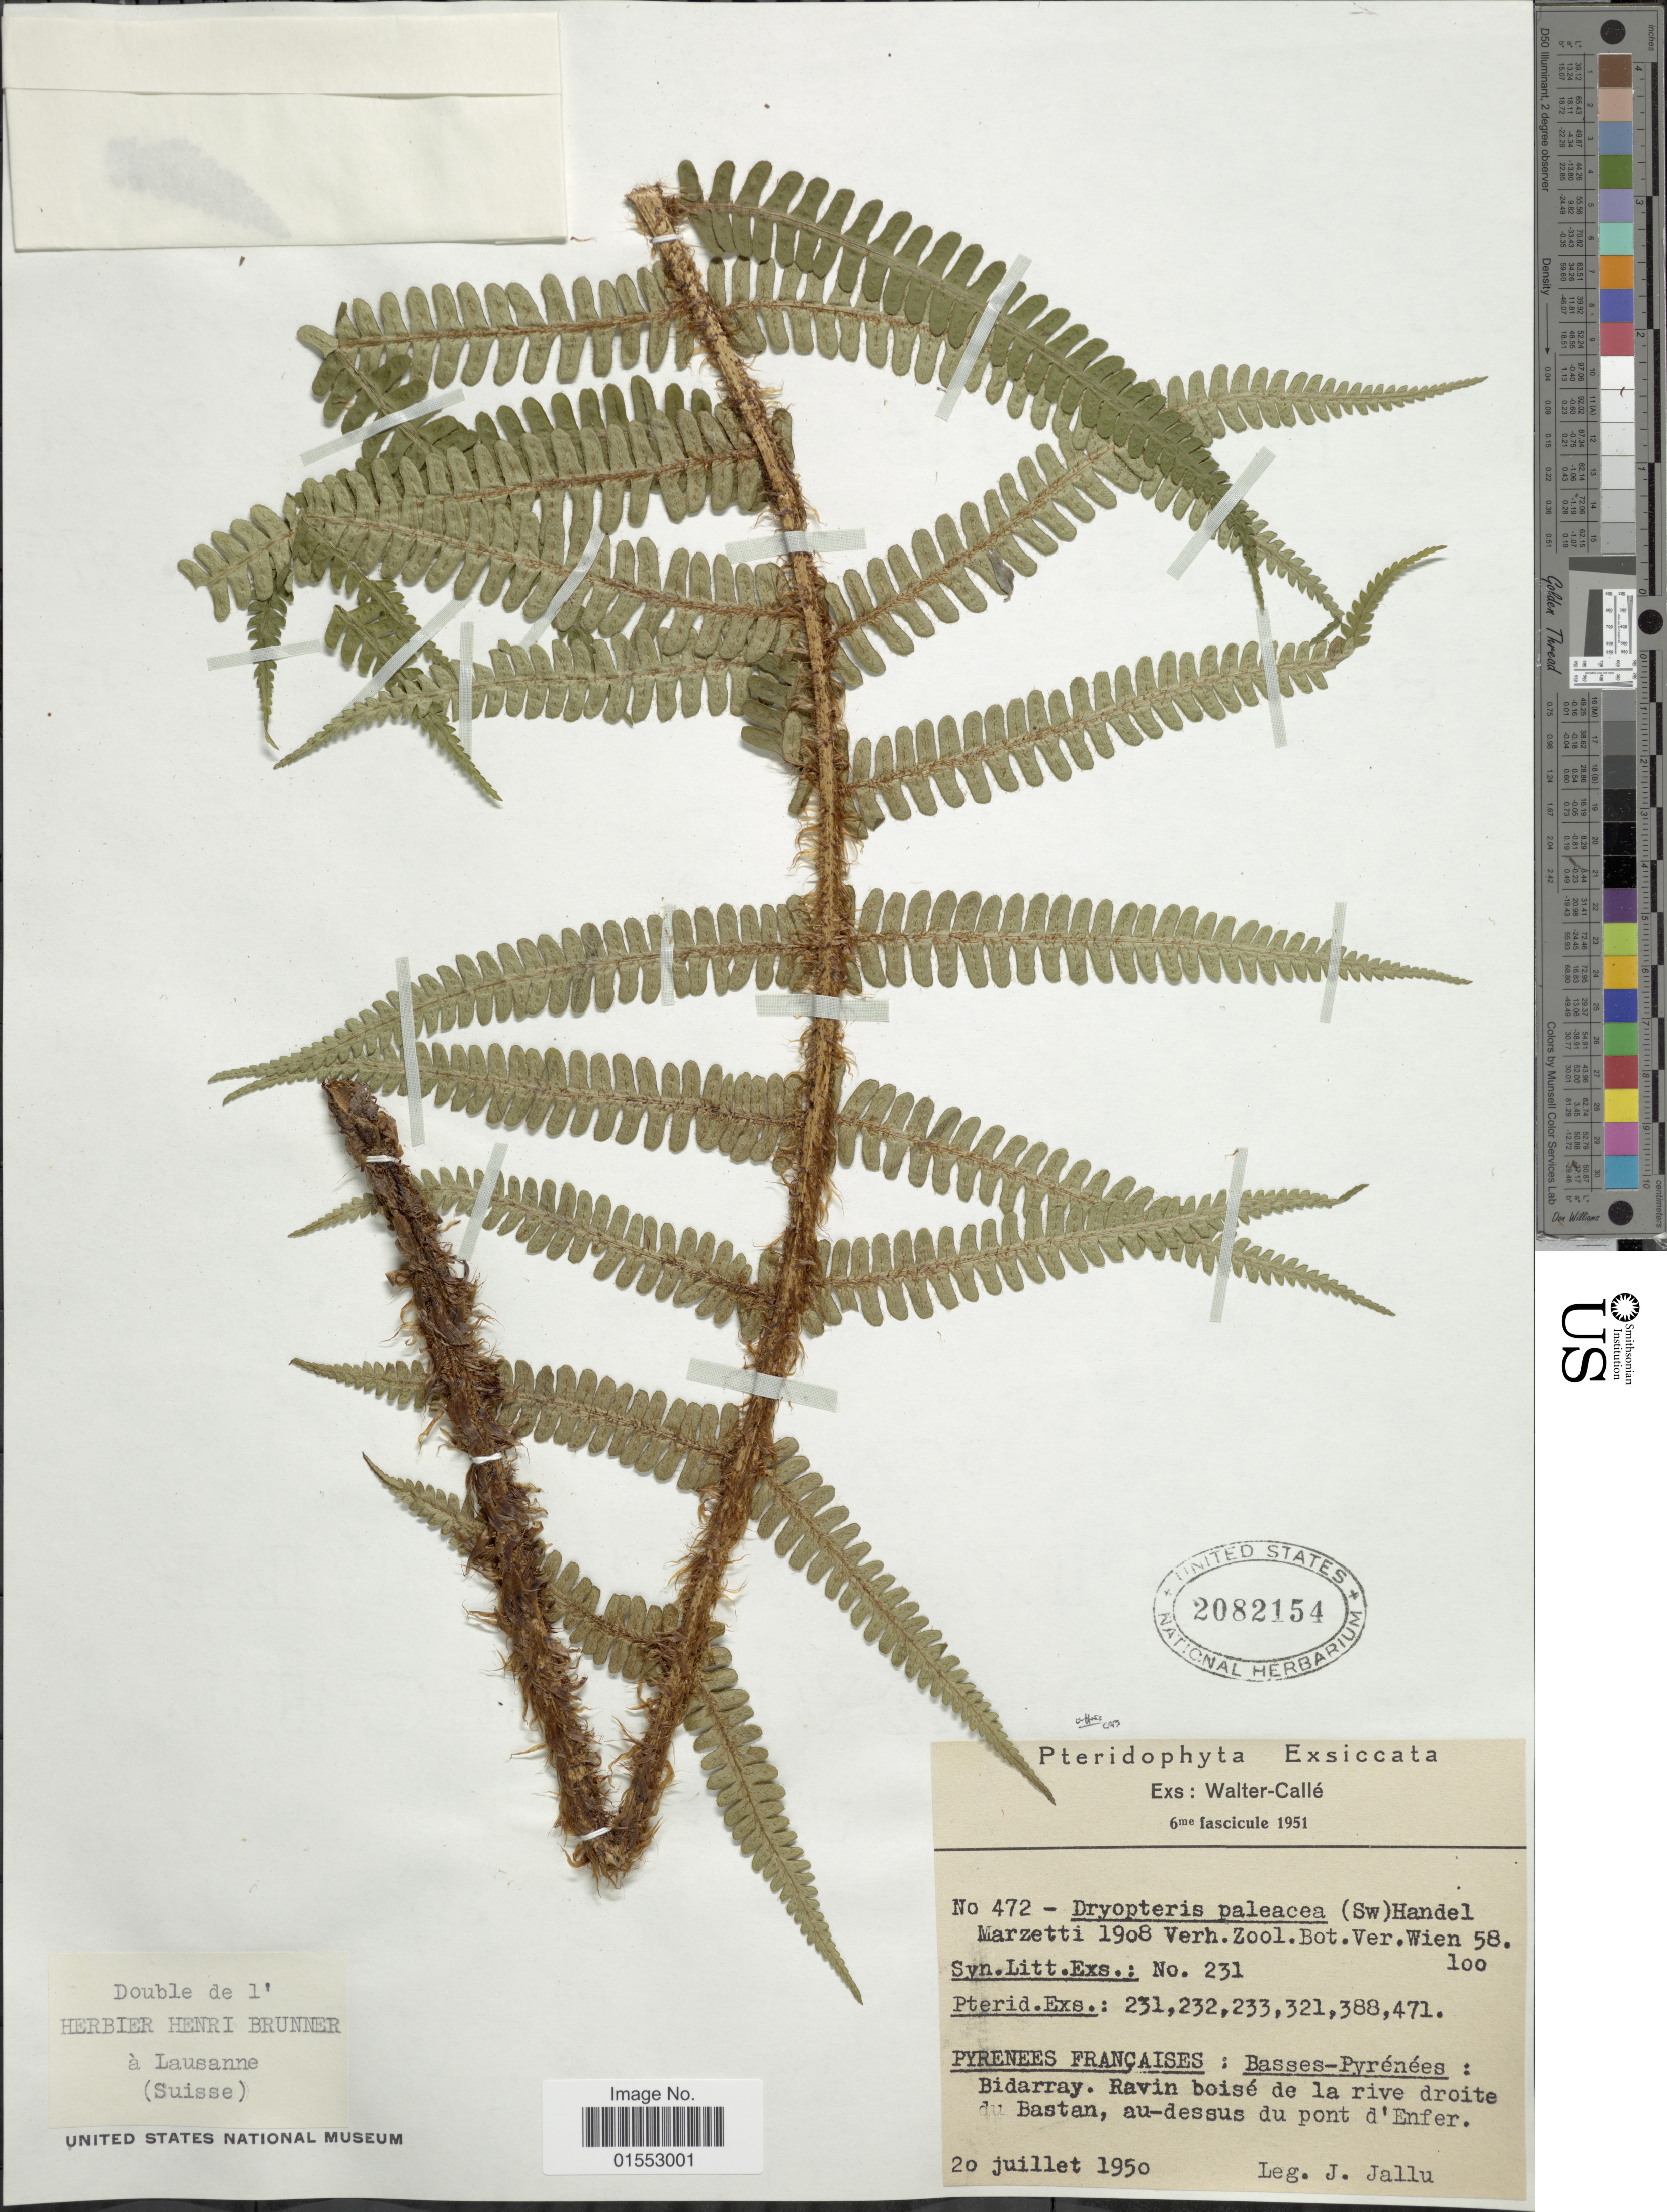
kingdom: Plantae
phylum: Tracheophyta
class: Polypodiopsida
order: Polypodiales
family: Dryopteridaceae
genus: Dryopteris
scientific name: Dryopteris affinis subsp. affinis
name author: (Lowe) Fraser-Jenk.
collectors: J. Jallu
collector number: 472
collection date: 1950-07-20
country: France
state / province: Nouvelle-Aquitaine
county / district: Pyrénées-Atlantiques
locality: Pyrenees Francaises: Basses-Pyrenees: Bidarray. Ravin boise de la rive droite du Bastan, au-dessus du pont d'Enfer [interpreted]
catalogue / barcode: US 2082154